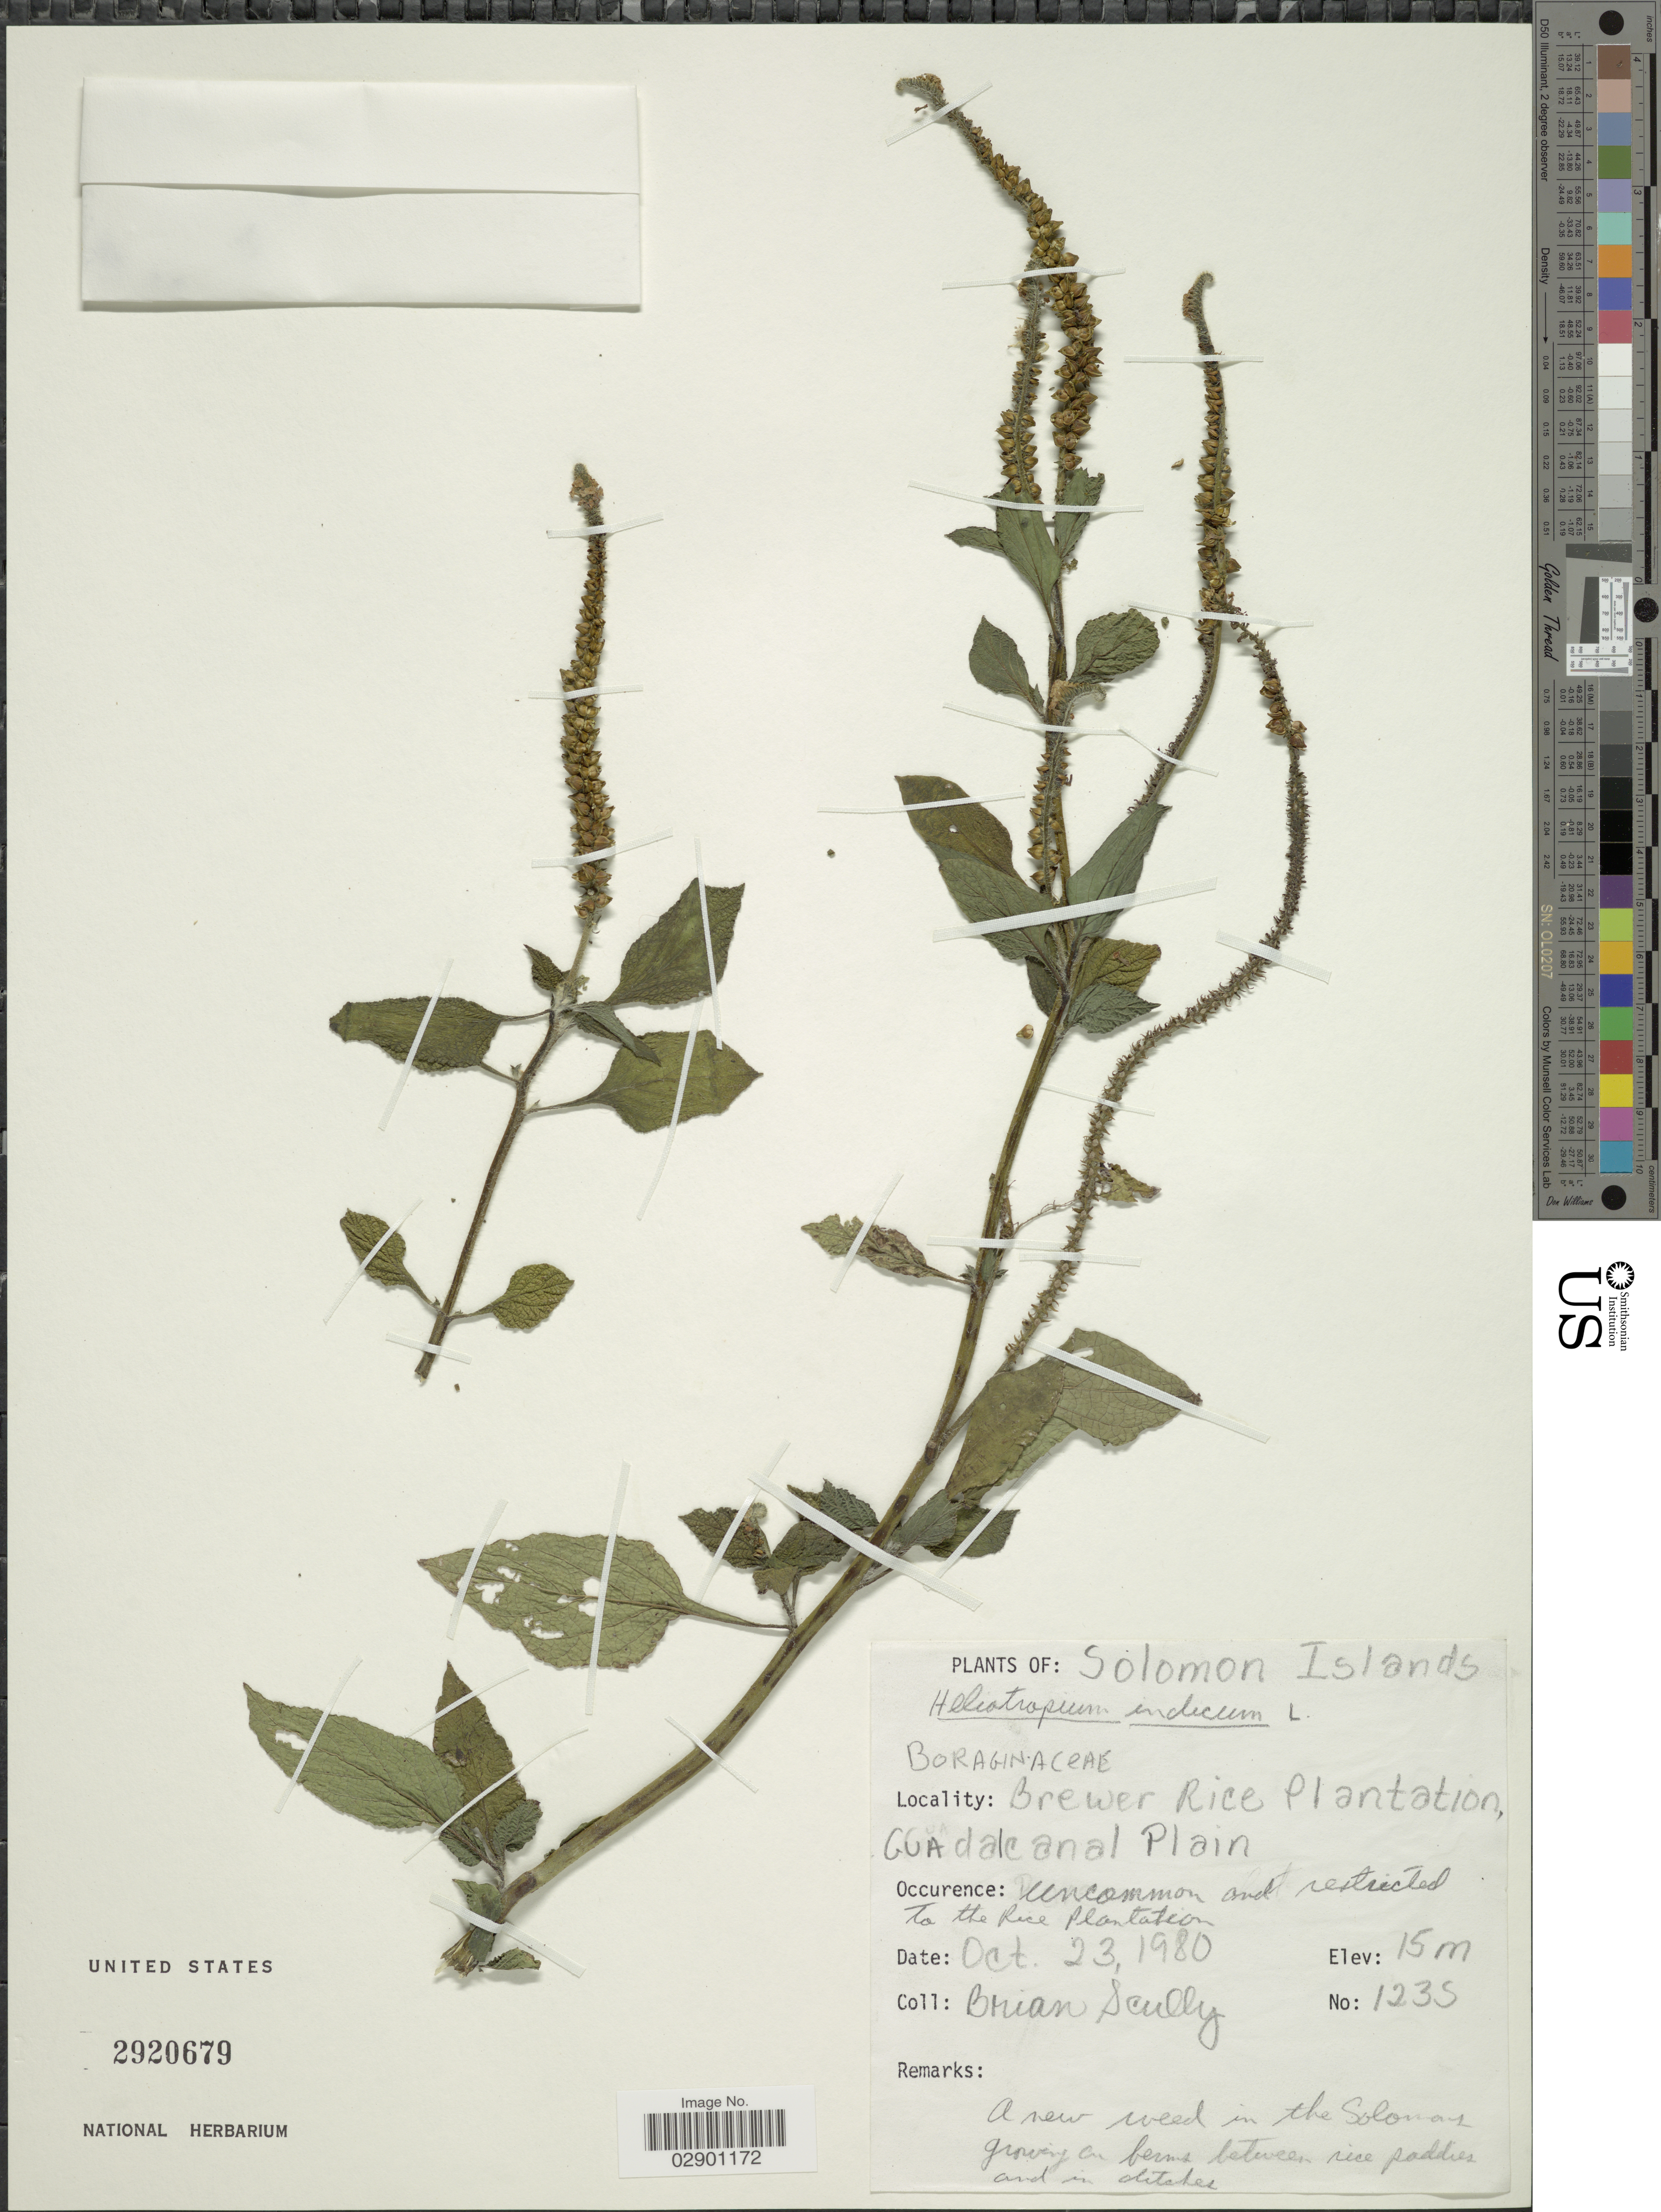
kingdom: Plantae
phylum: Tracheophyta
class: Magnoliopsida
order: Boraginales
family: Heliotropiaceae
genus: Heliotropium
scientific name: Heliotropium indicum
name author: L.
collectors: B. Scully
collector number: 1235*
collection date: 1980-10-23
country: Solomon Islands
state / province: Solomon Islands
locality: Brewer Rice Plantation, Guadalcanal Plain.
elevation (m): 15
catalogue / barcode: US 2920679